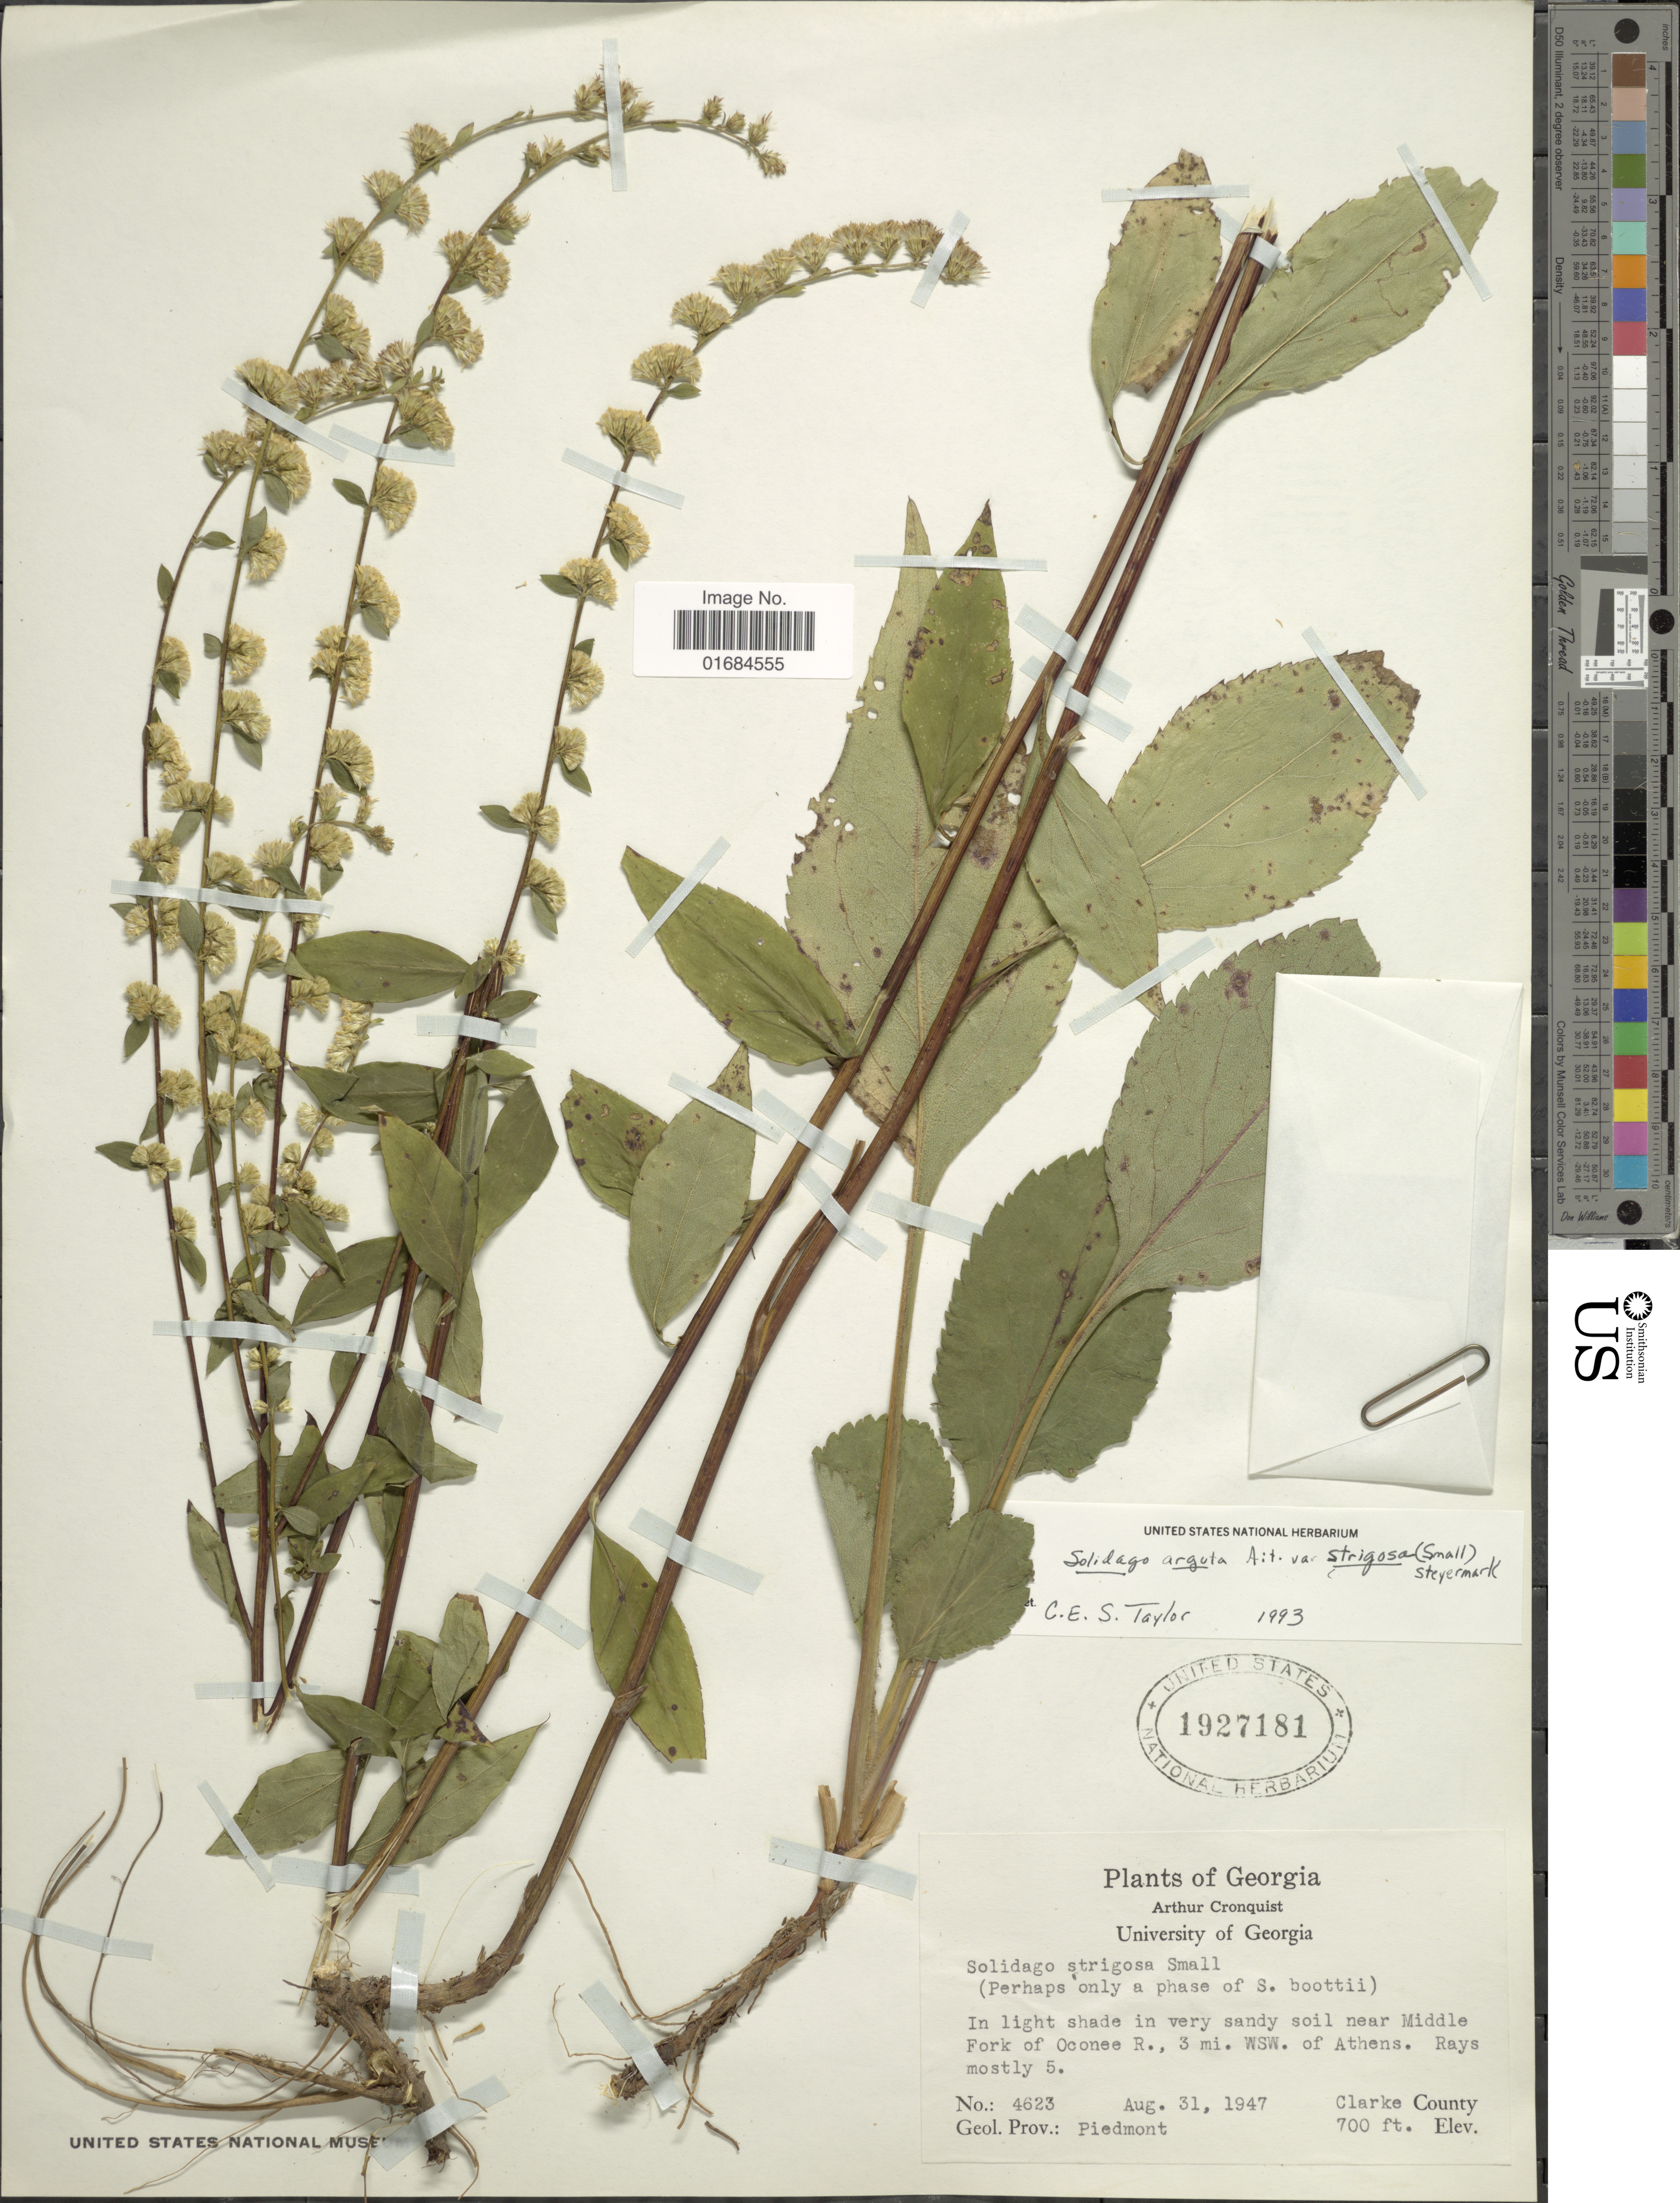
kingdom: Plantae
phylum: Tracheophyta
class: Magnoliopsida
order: Asterales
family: Asteraceae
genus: Solidago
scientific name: Solidago arguta var. strigosa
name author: (Small) Steyerm.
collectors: A. J. Cronquist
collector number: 4323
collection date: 1947-08-31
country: United States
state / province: Georgia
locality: Near Middle Fork of Oconee R. 3 mi WSW of Athens, Geol Prov. Piedmont, Clarke County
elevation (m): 213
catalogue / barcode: US 1927181